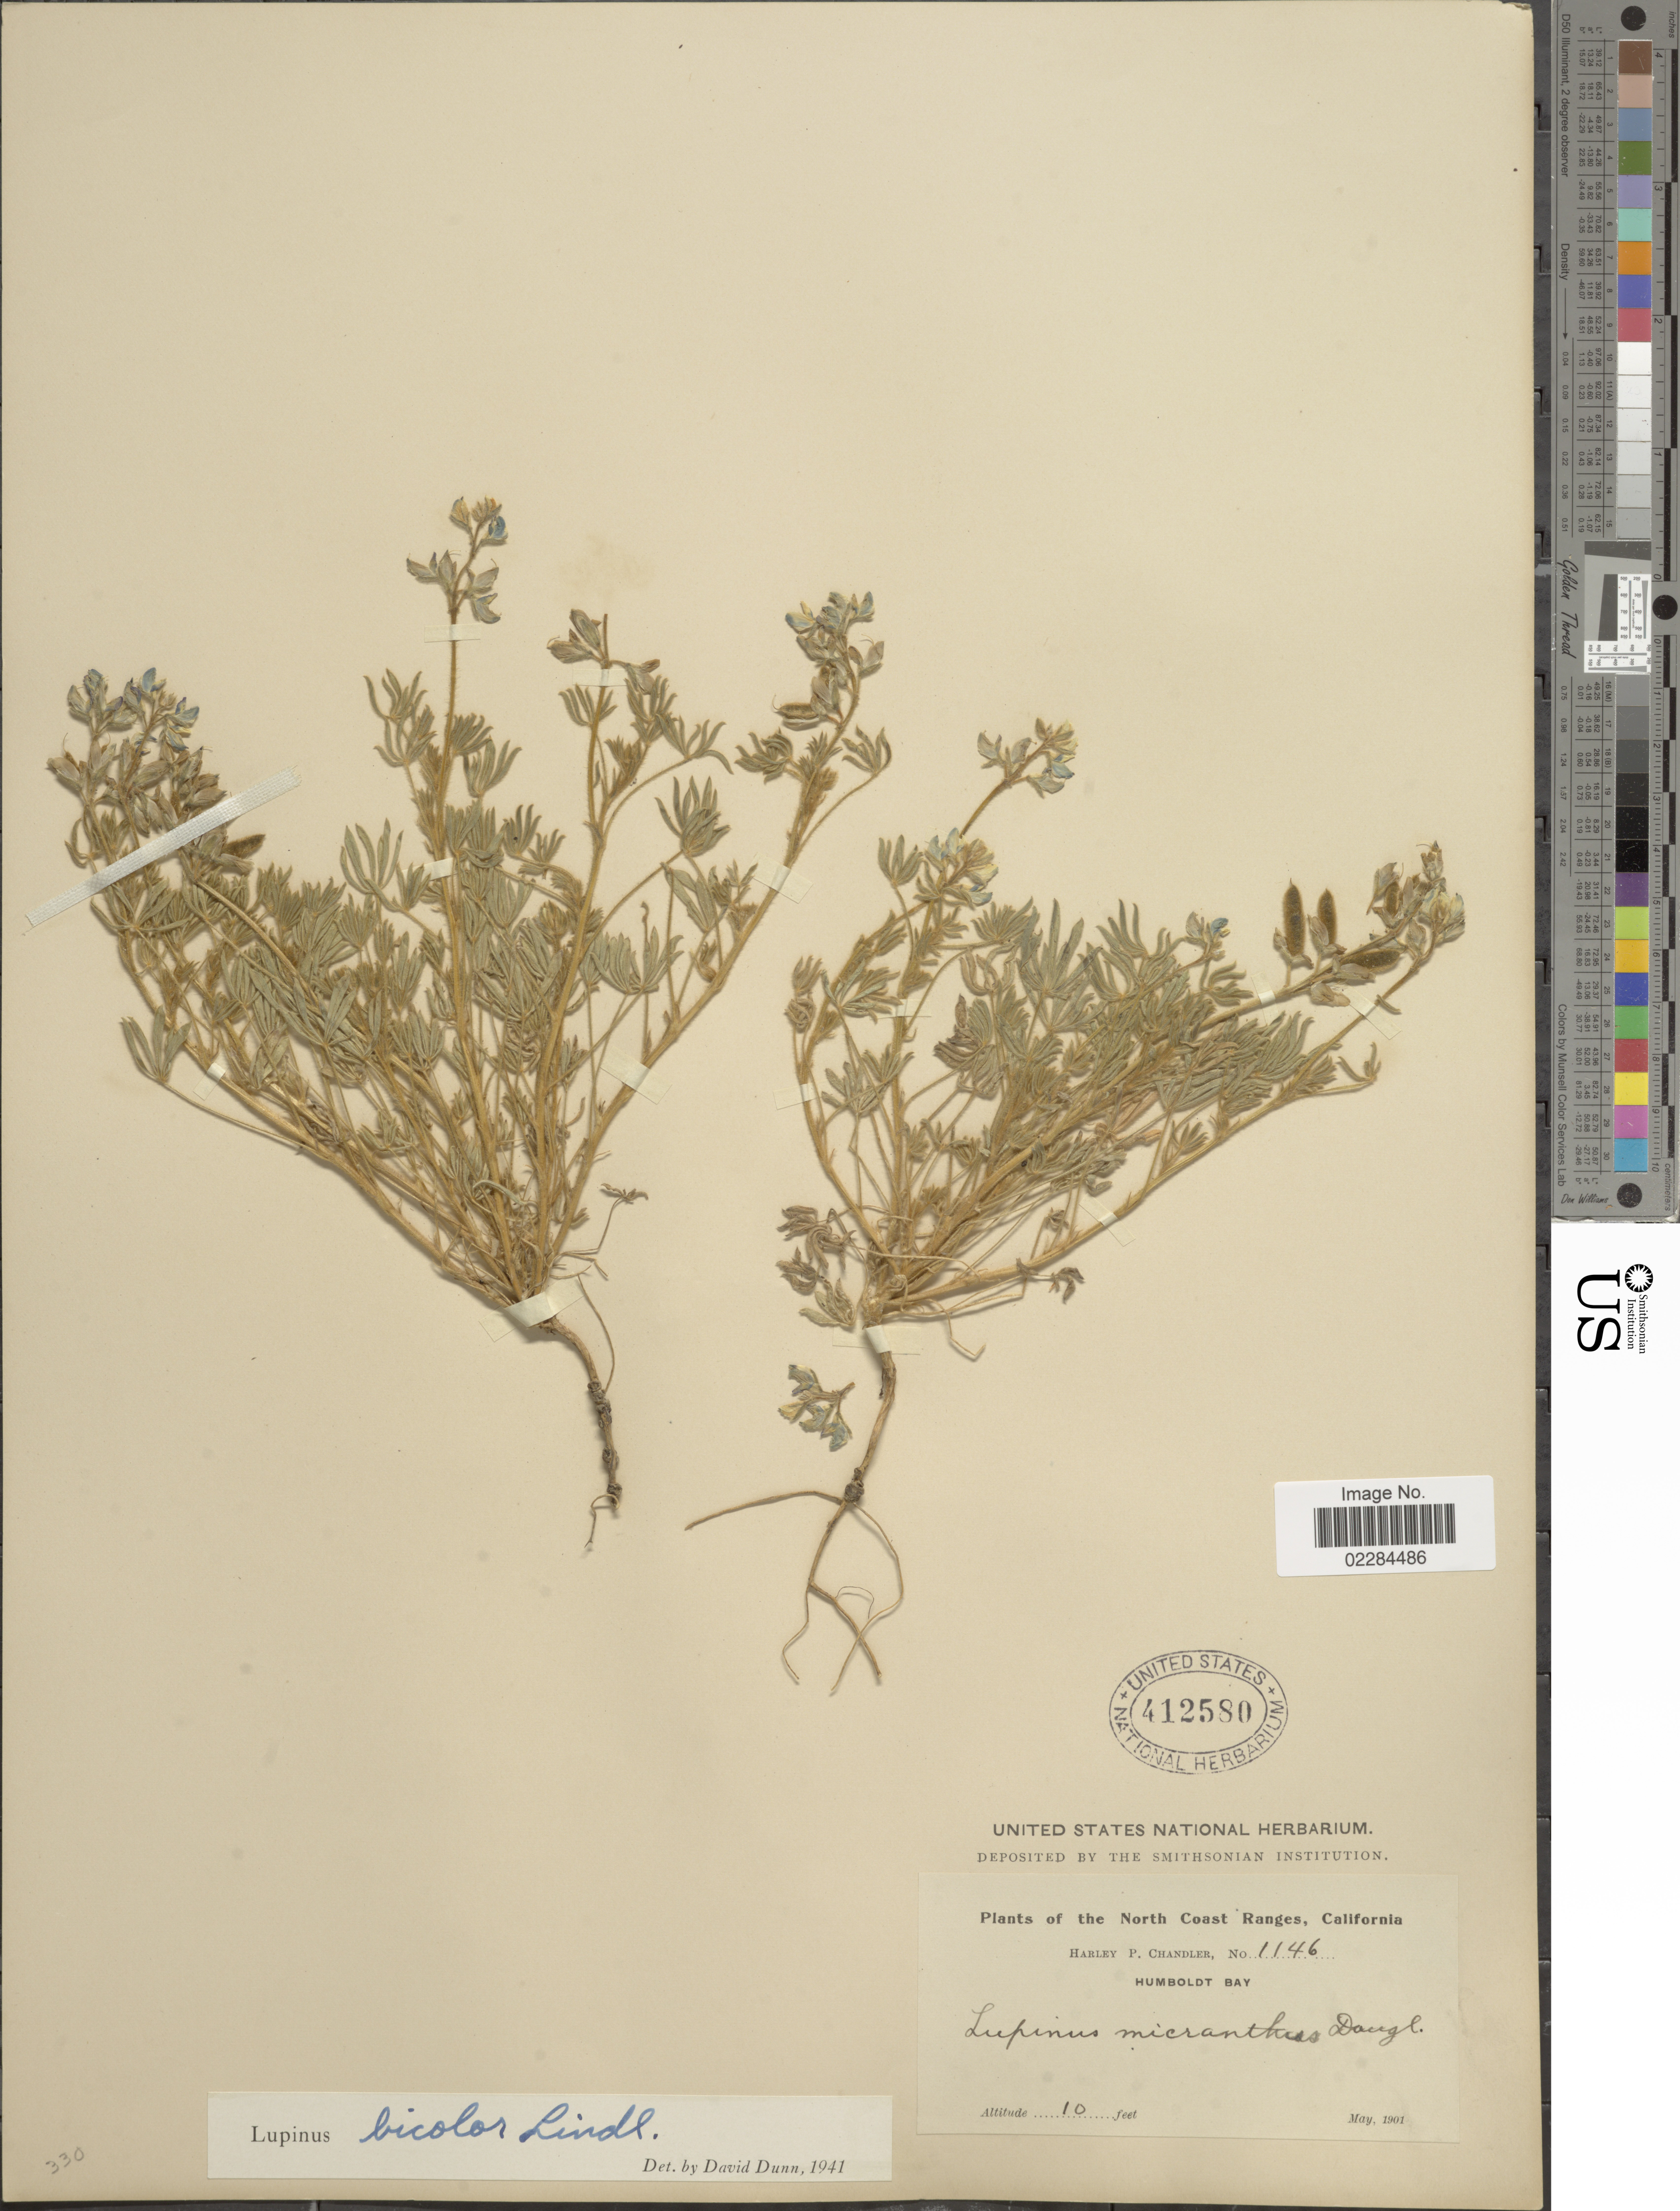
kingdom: Plantae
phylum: Tracheophyta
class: Magnoliopsida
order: Fabales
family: Fabaceae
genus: Lupinus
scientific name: Lupinus bicolor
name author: Lindl.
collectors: H. Chandler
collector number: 1146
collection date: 1901-05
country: United States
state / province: California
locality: North Coast Ranges, Humboldt Bay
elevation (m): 3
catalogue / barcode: US 412580